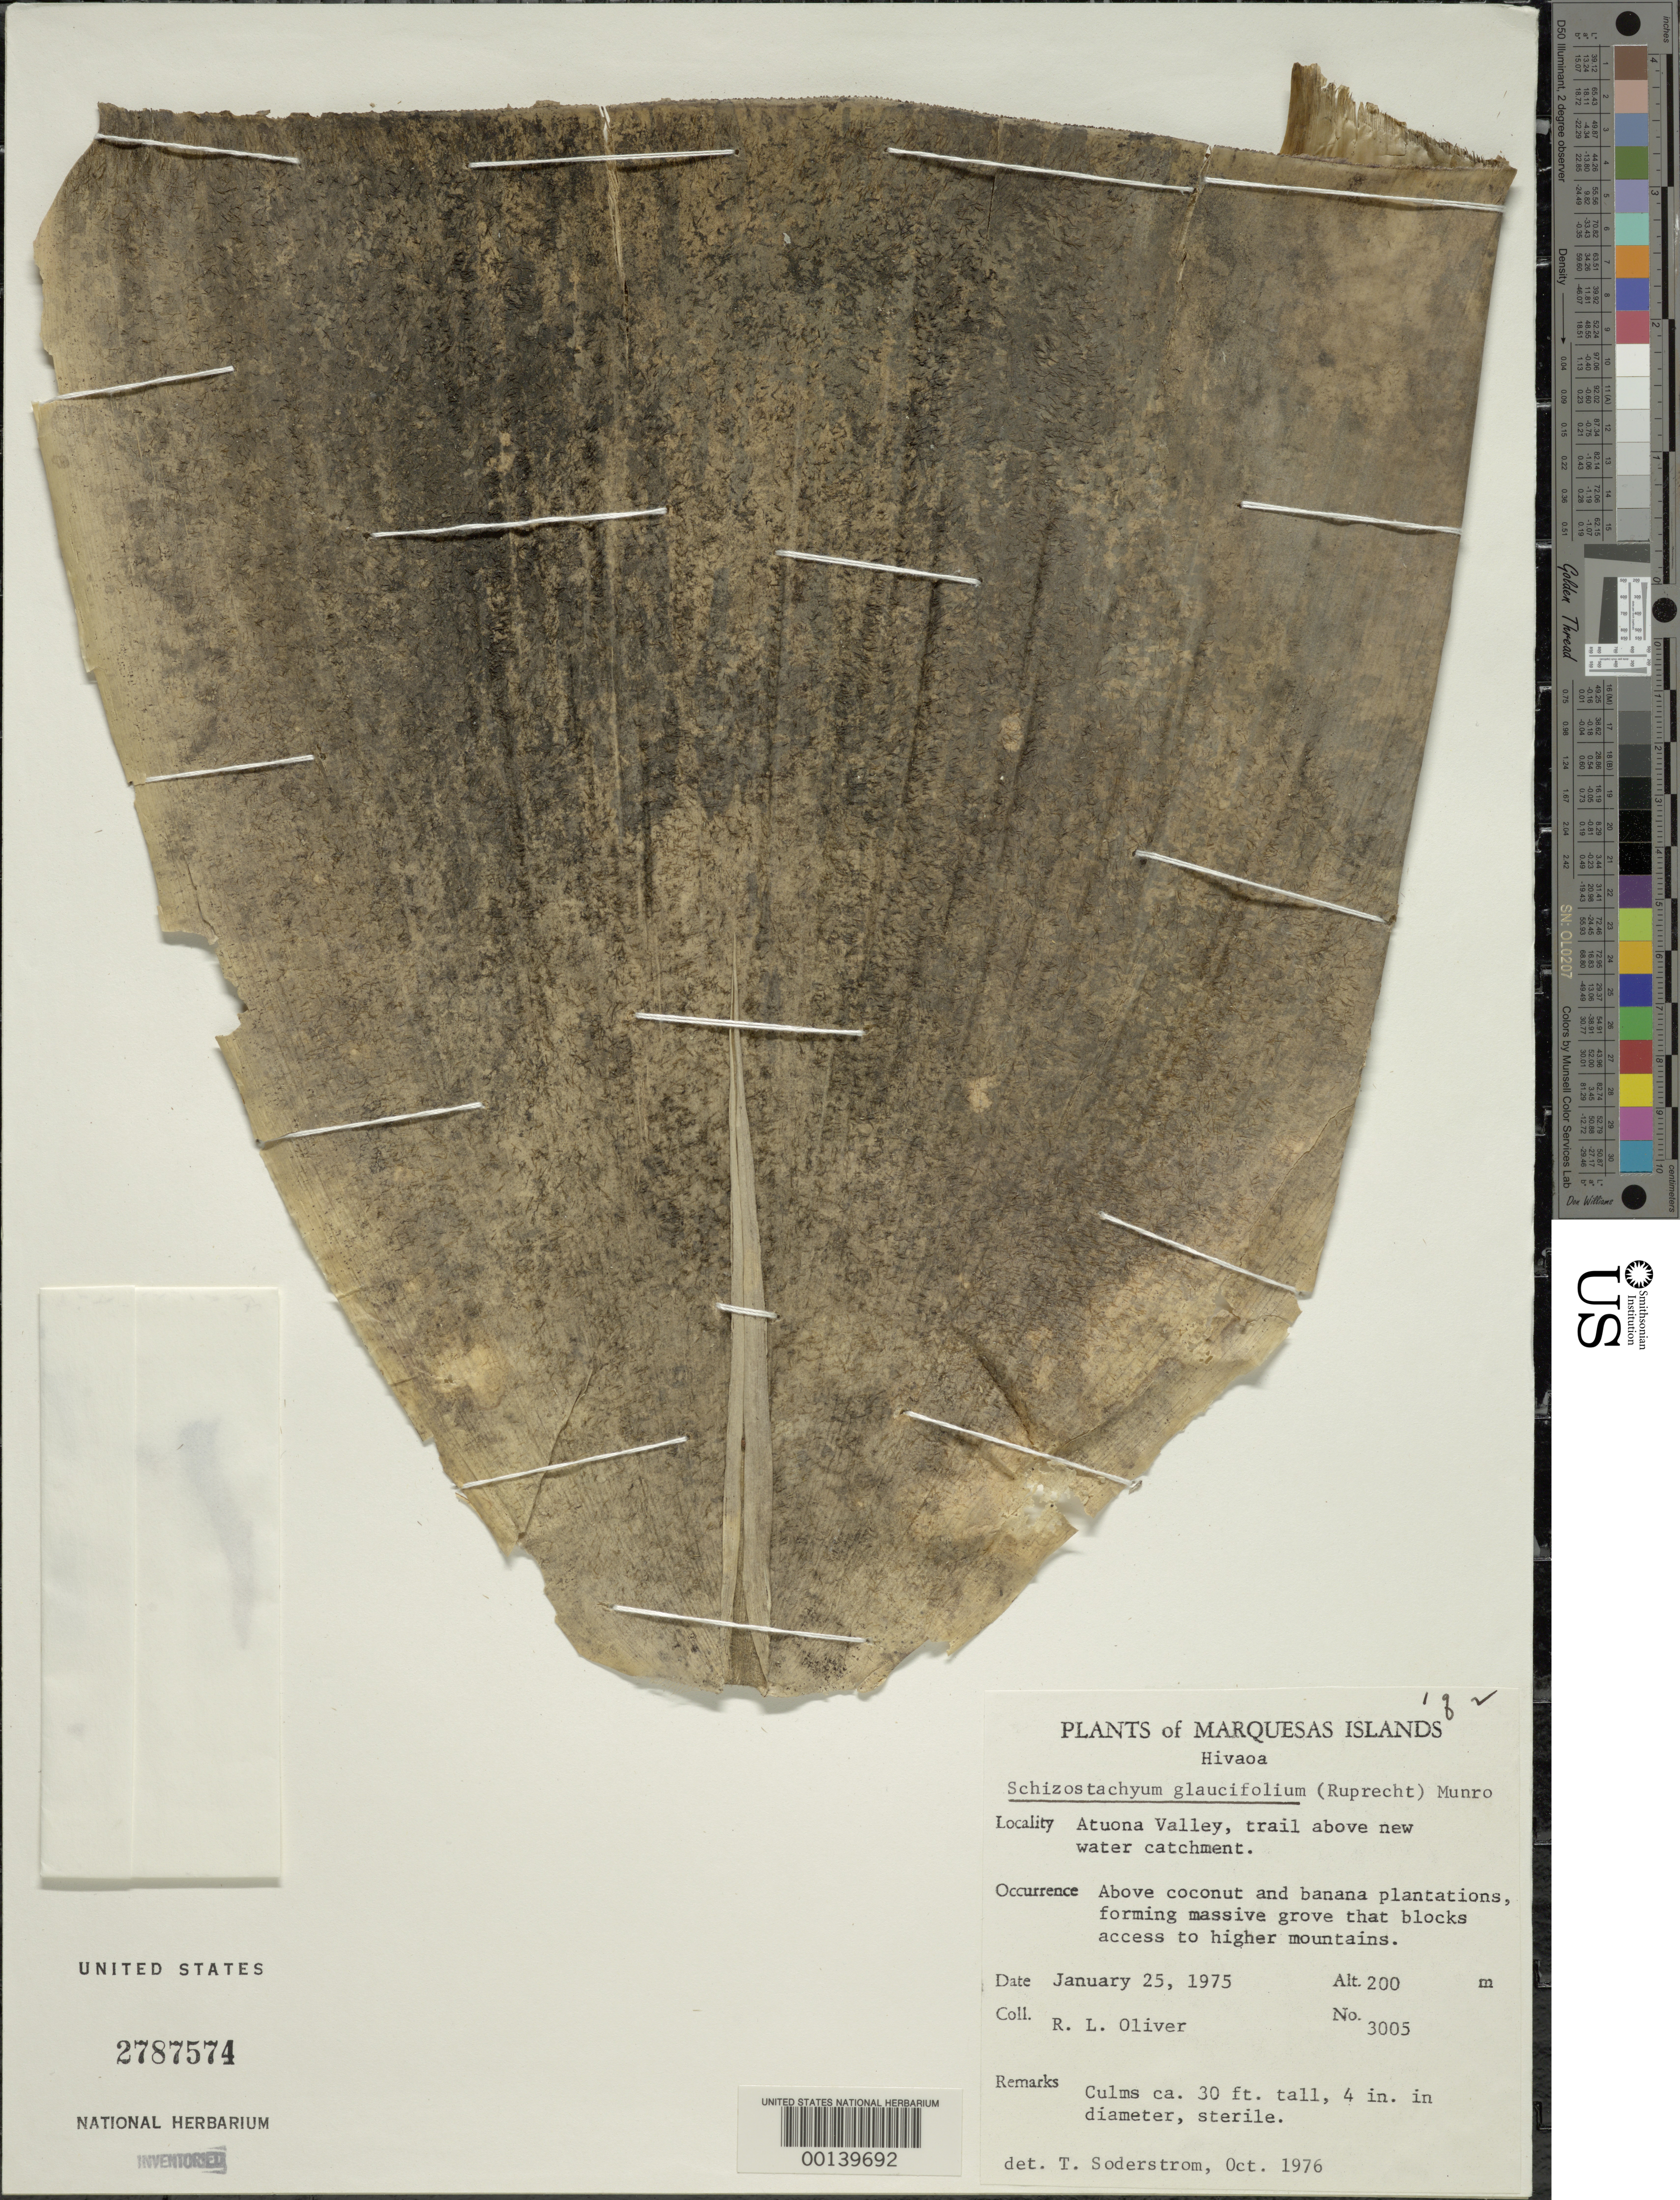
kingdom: Plantae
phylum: Tracheophyta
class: Liliopsida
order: Poales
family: Poaceae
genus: Schizostachyum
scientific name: Schizostachyum glaucifolium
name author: (Rupr.) Munro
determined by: Peterson, P. M.; Judziewicz, E. J.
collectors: R. L. Oliver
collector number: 3005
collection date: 1975-01-25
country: French Polynesia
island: Hiva Oa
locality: Atuona Valley, trail above new water catchment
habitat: above coconut and banana plantations, forming massive grove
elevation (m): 200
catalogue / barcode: US 2787574